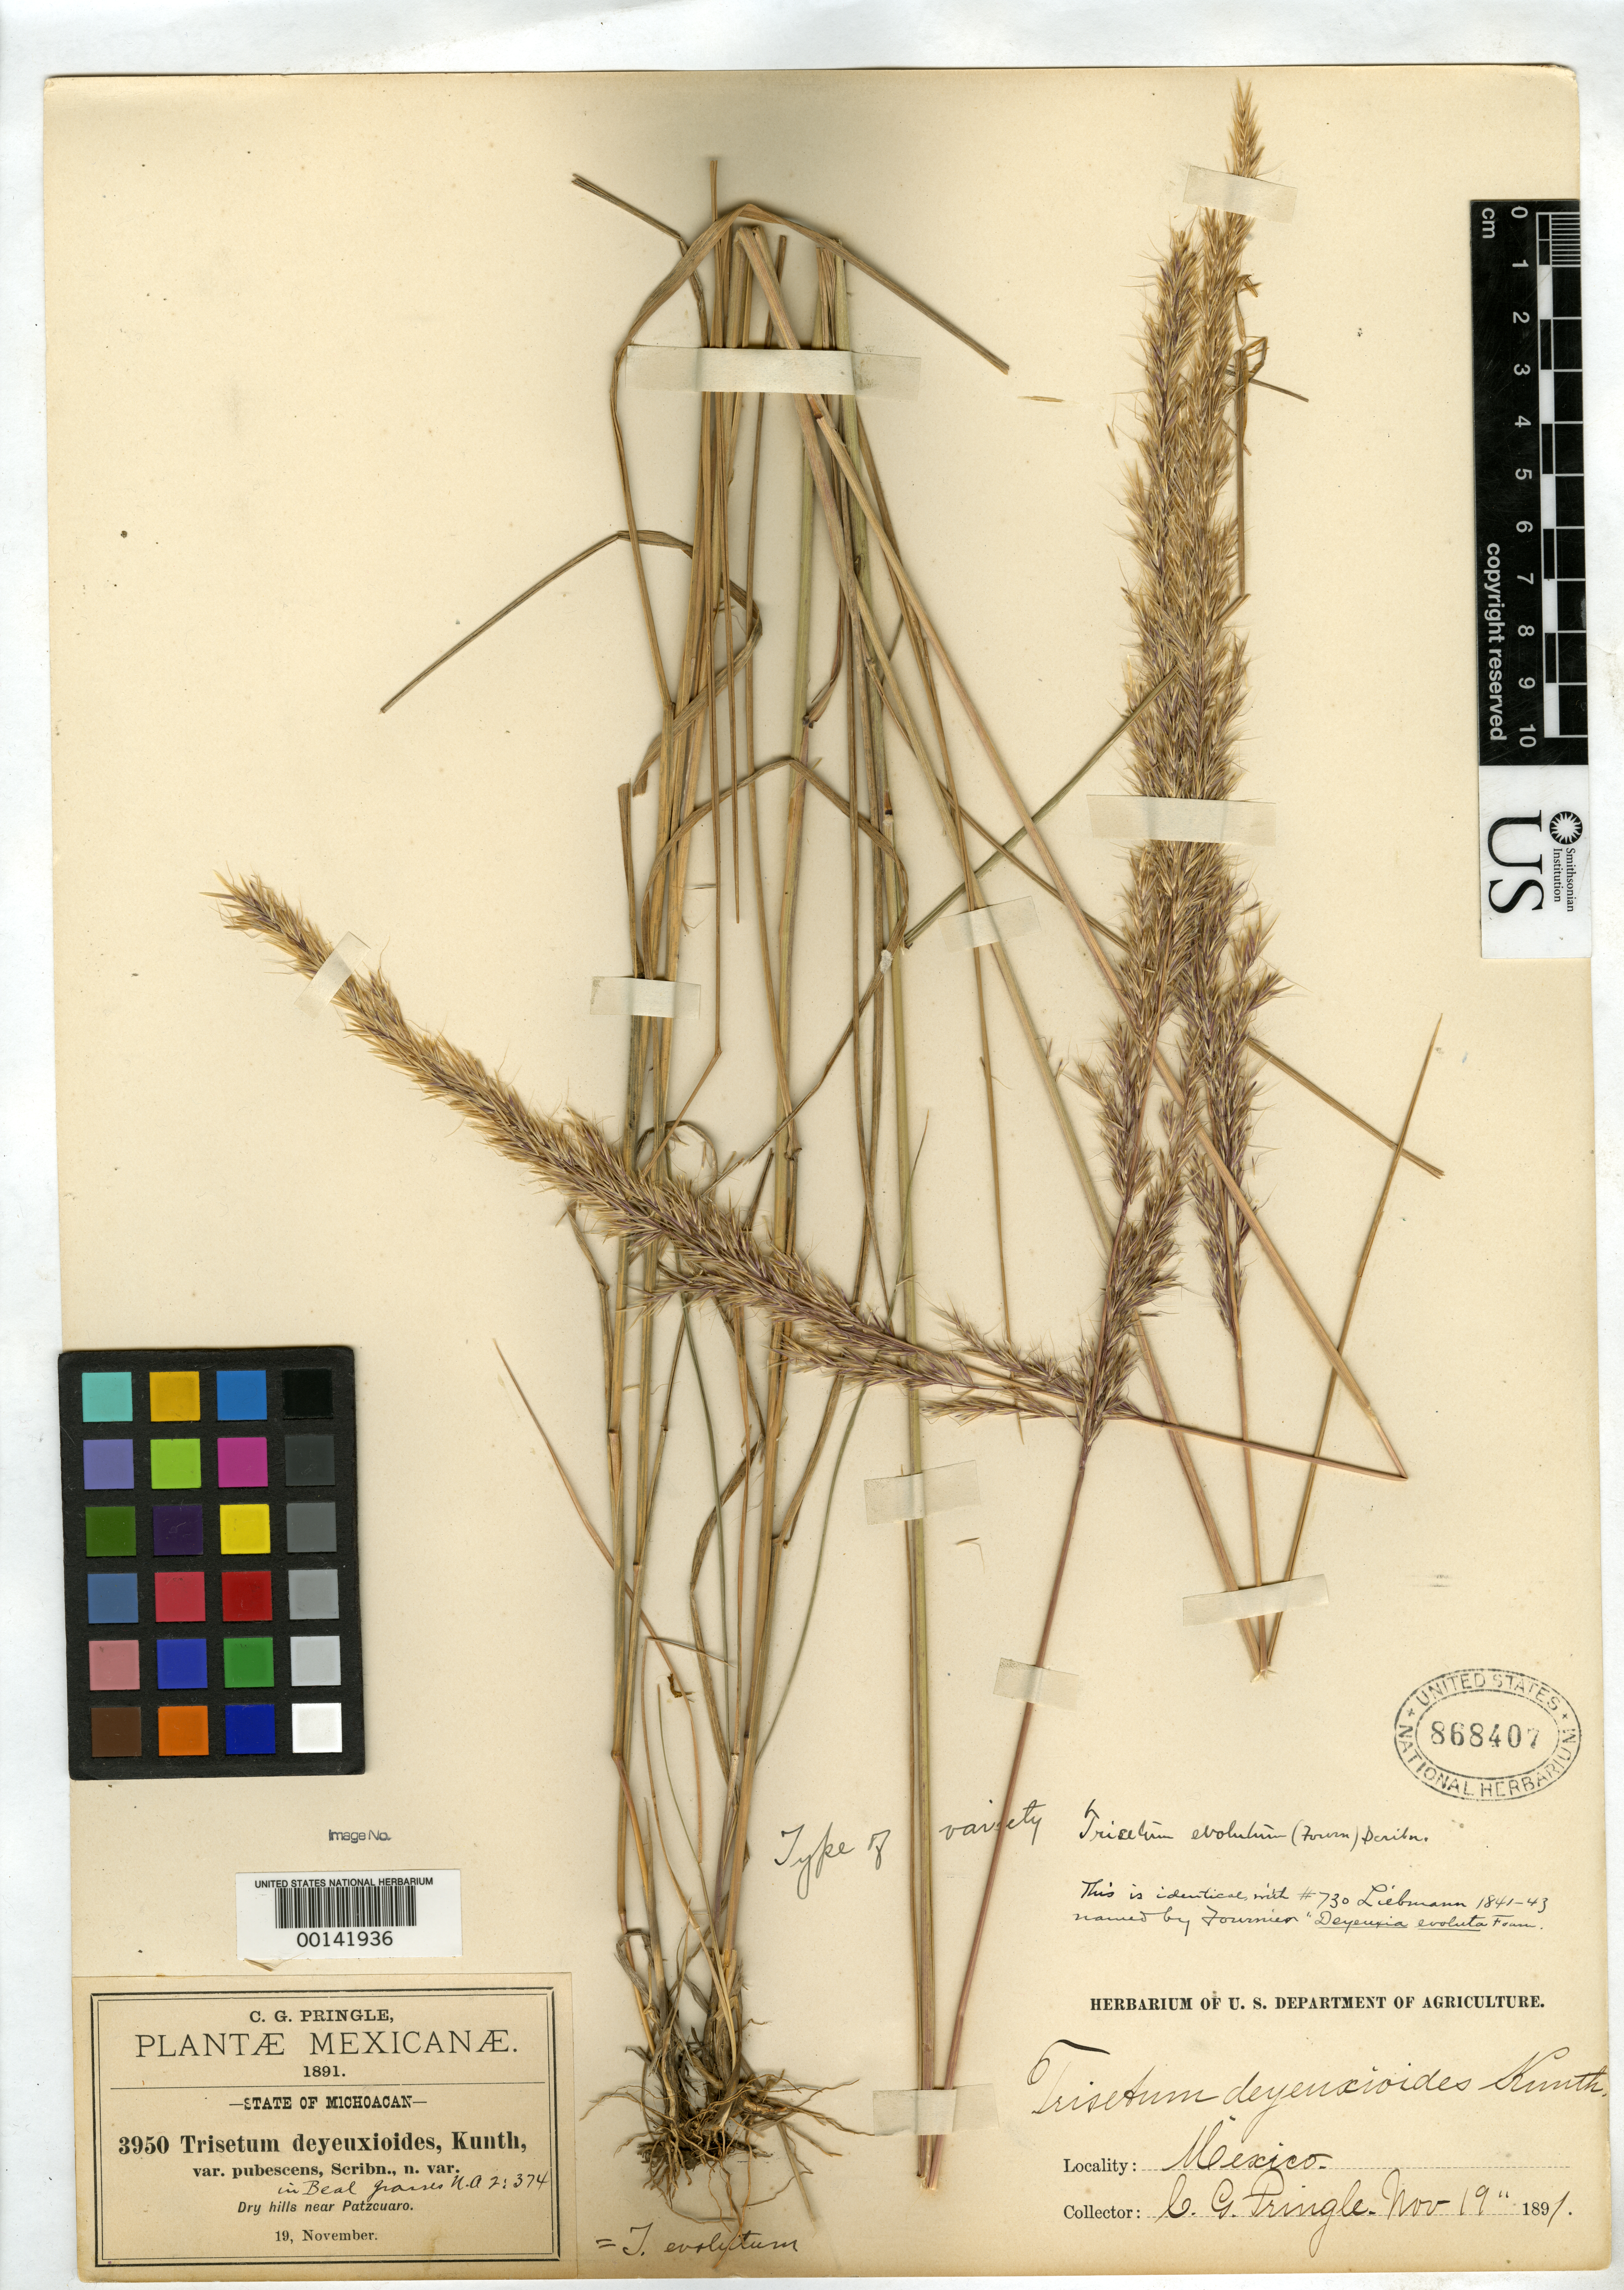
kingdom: Plantae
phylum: Tracheophyta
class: Liliopsida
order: Poales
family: Poaceae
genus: Trisetum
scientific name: Trisetum deyeuxioides var. pubescens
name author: Scribn. ex W.J. Beal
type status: Isotype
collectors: C. G. Pringle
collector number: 3950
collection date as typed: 19 Nov 1891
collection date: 1891-11-19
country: Mexico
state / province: Michoacán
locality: Near Patzcuaro.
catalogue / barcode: US 868407